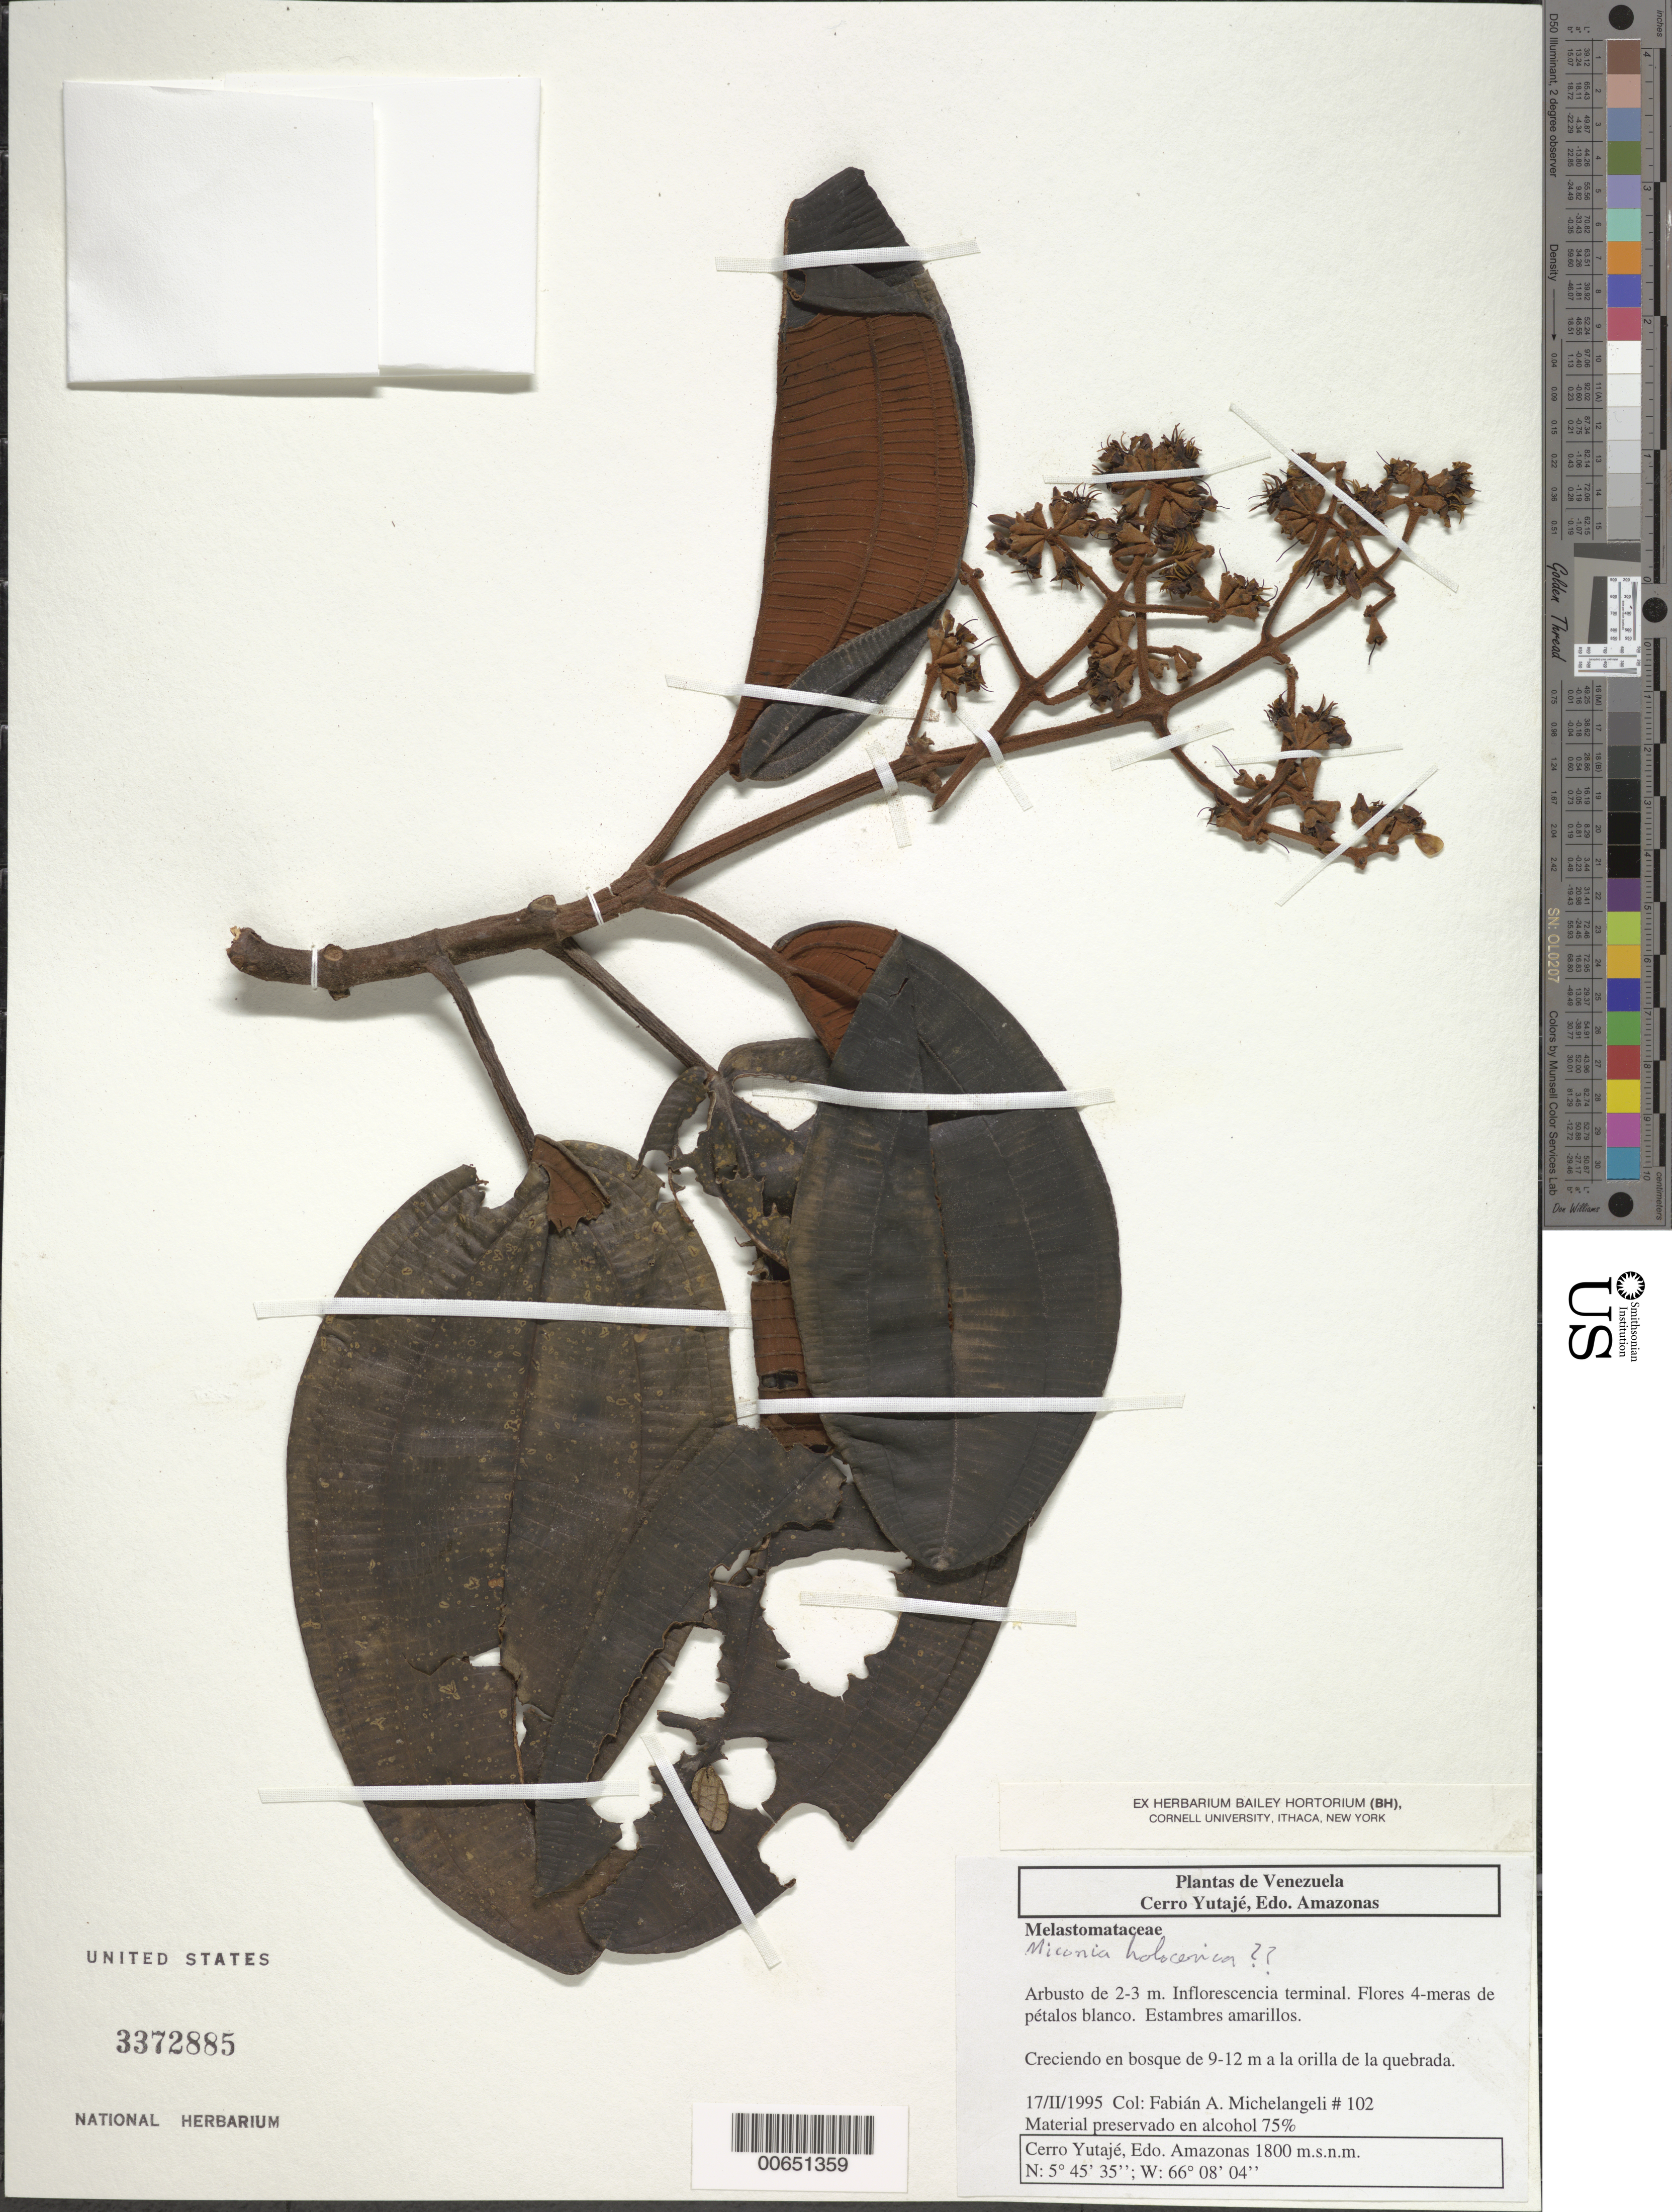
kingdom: Plantae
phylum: Tracheophyta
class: Magnoliopsida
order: Myrtales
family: Melastomataceae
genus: Miconia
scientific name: Miconia holosericea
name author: (L.) DC.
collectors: F. A. Michelangeli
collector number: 102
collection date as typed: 17-Feb-95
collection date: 1995-02-17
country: Venezuela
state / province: Amazonas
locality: Cerro Yutajé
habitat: Creciendo en bosque de 9-12m a lo orilla de la quebrada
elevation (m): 1800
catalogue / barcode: US 3372885